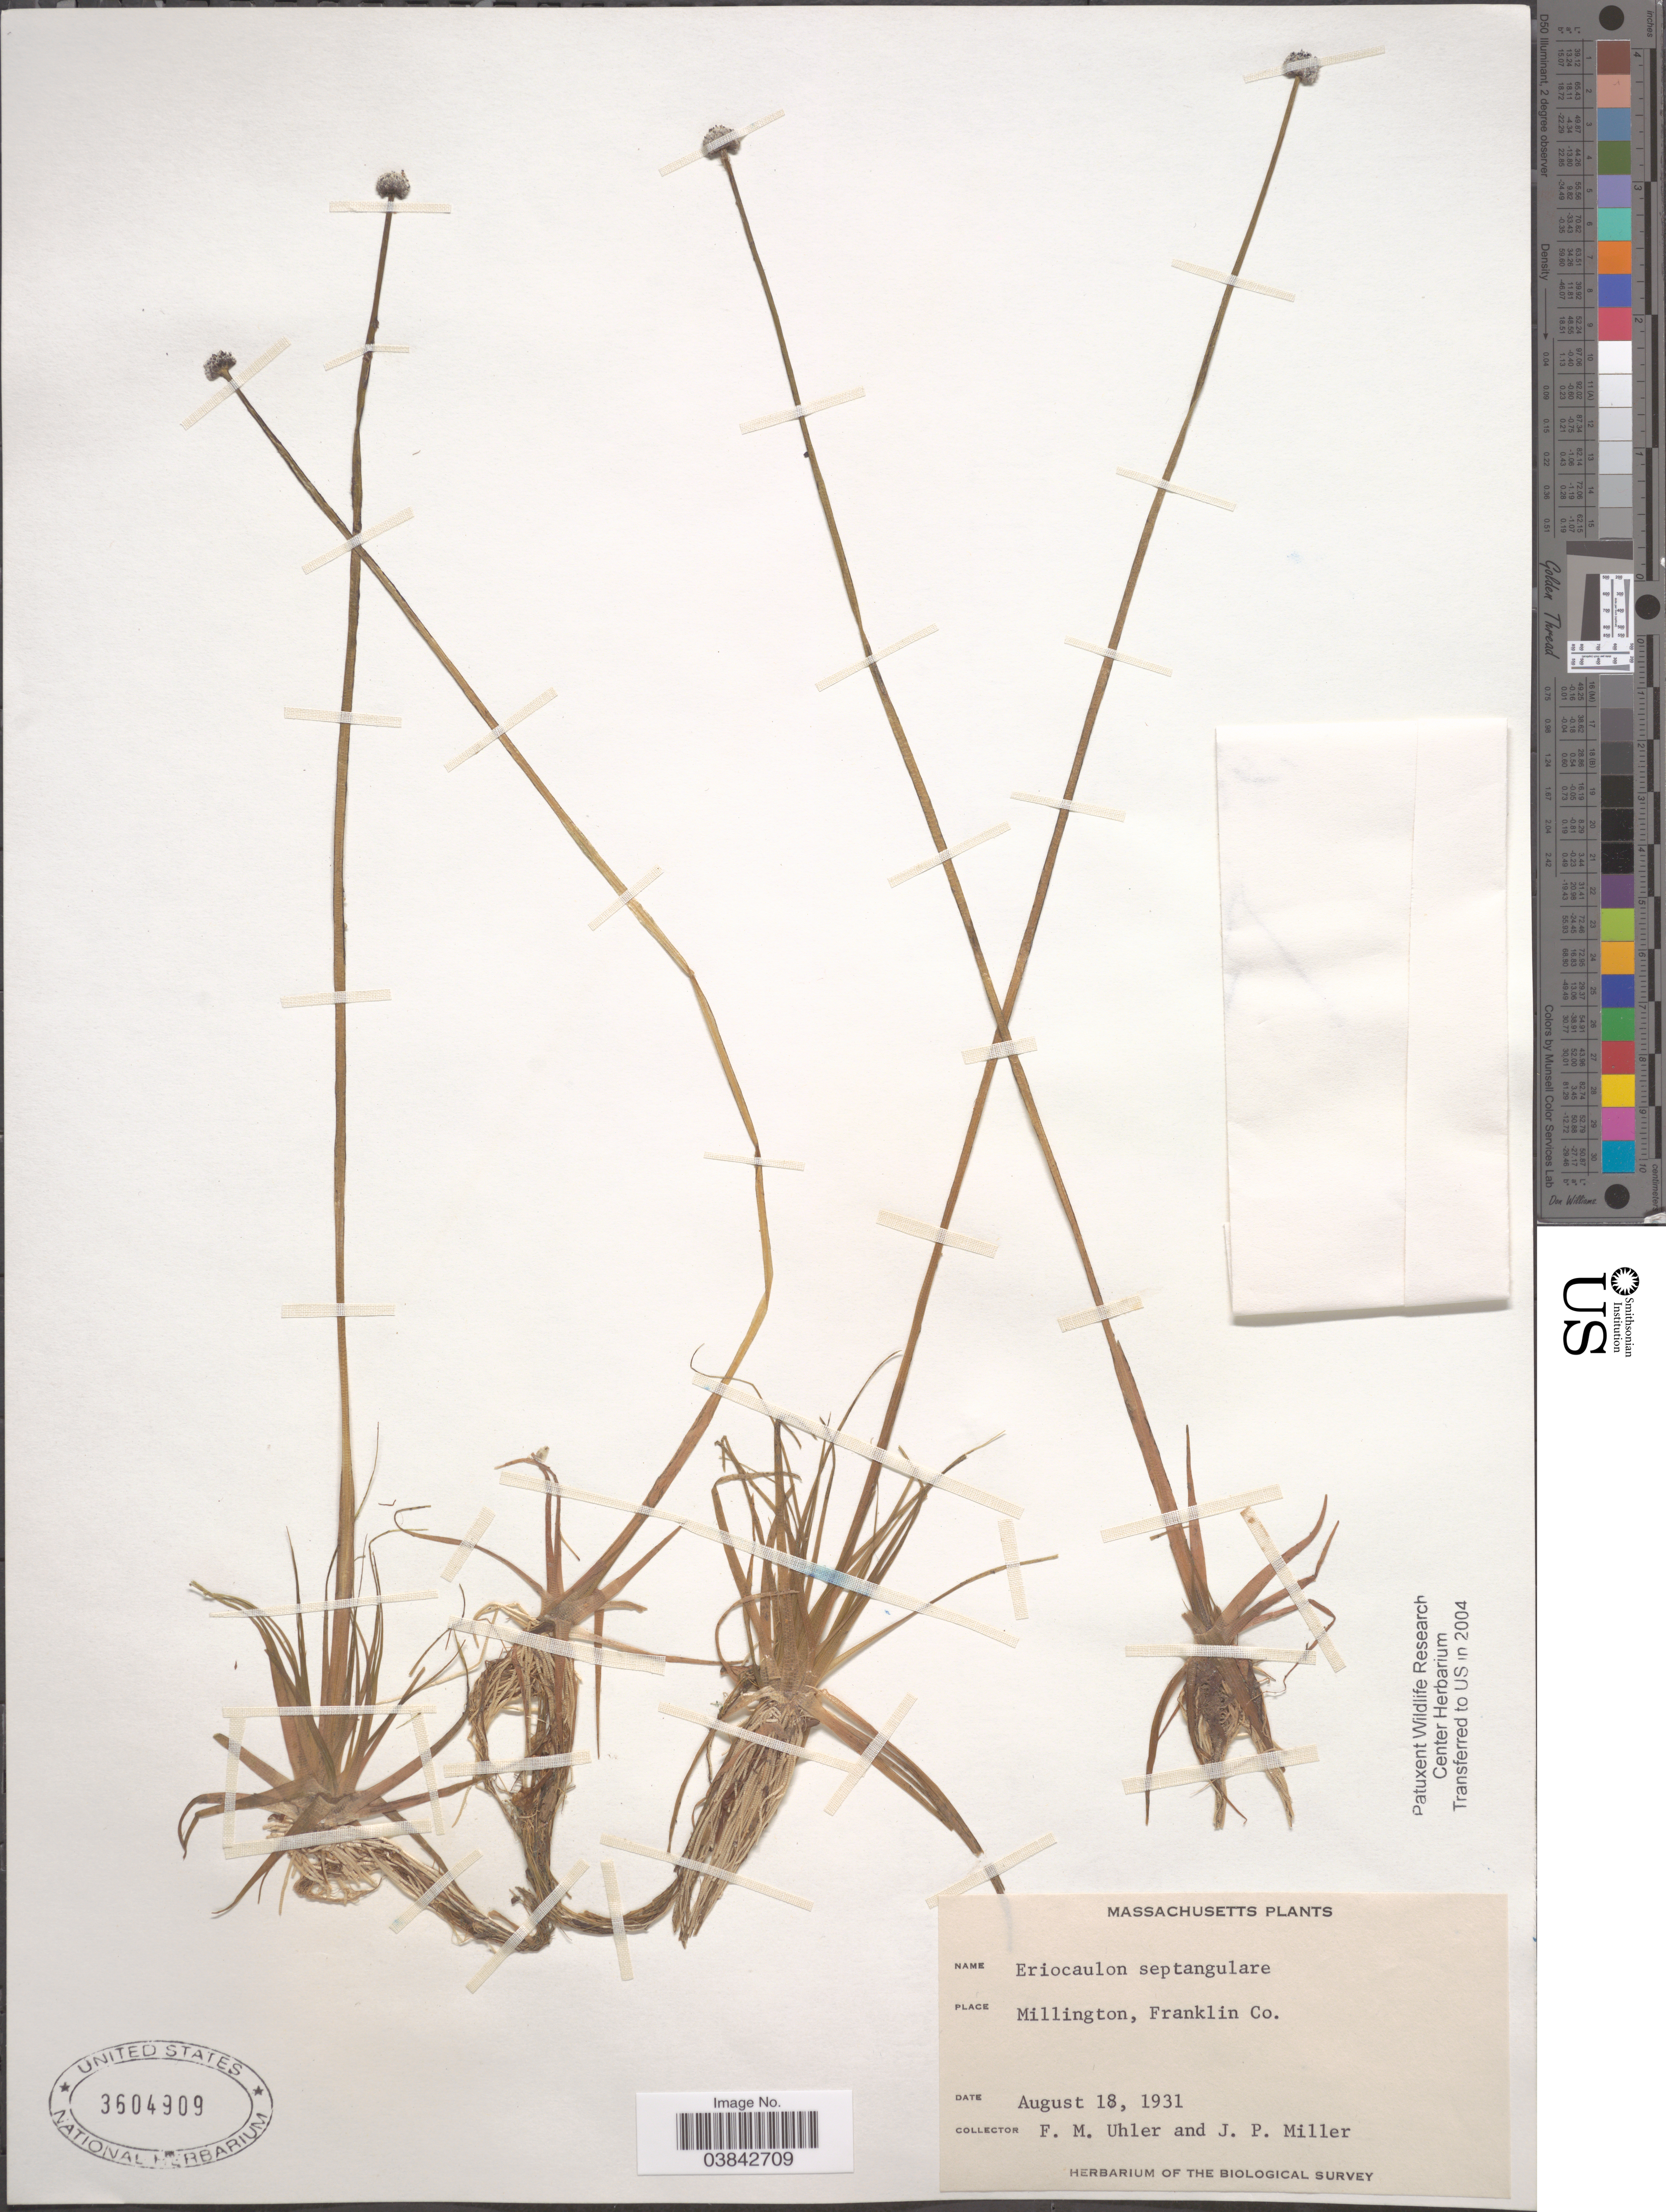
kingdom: Plantae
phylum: Tracheophyta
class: Liliopsida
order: Poales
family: Eriocaulaceae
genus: Eriocaulon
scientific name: Eriocaulon aquaticum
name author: (Hill) Druce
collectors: F. M. Uhler & J. P. Miller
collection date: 1931-08-18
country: United States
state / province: Massachusetts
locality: Millington, Franklin Co.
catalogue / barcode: US 3604909